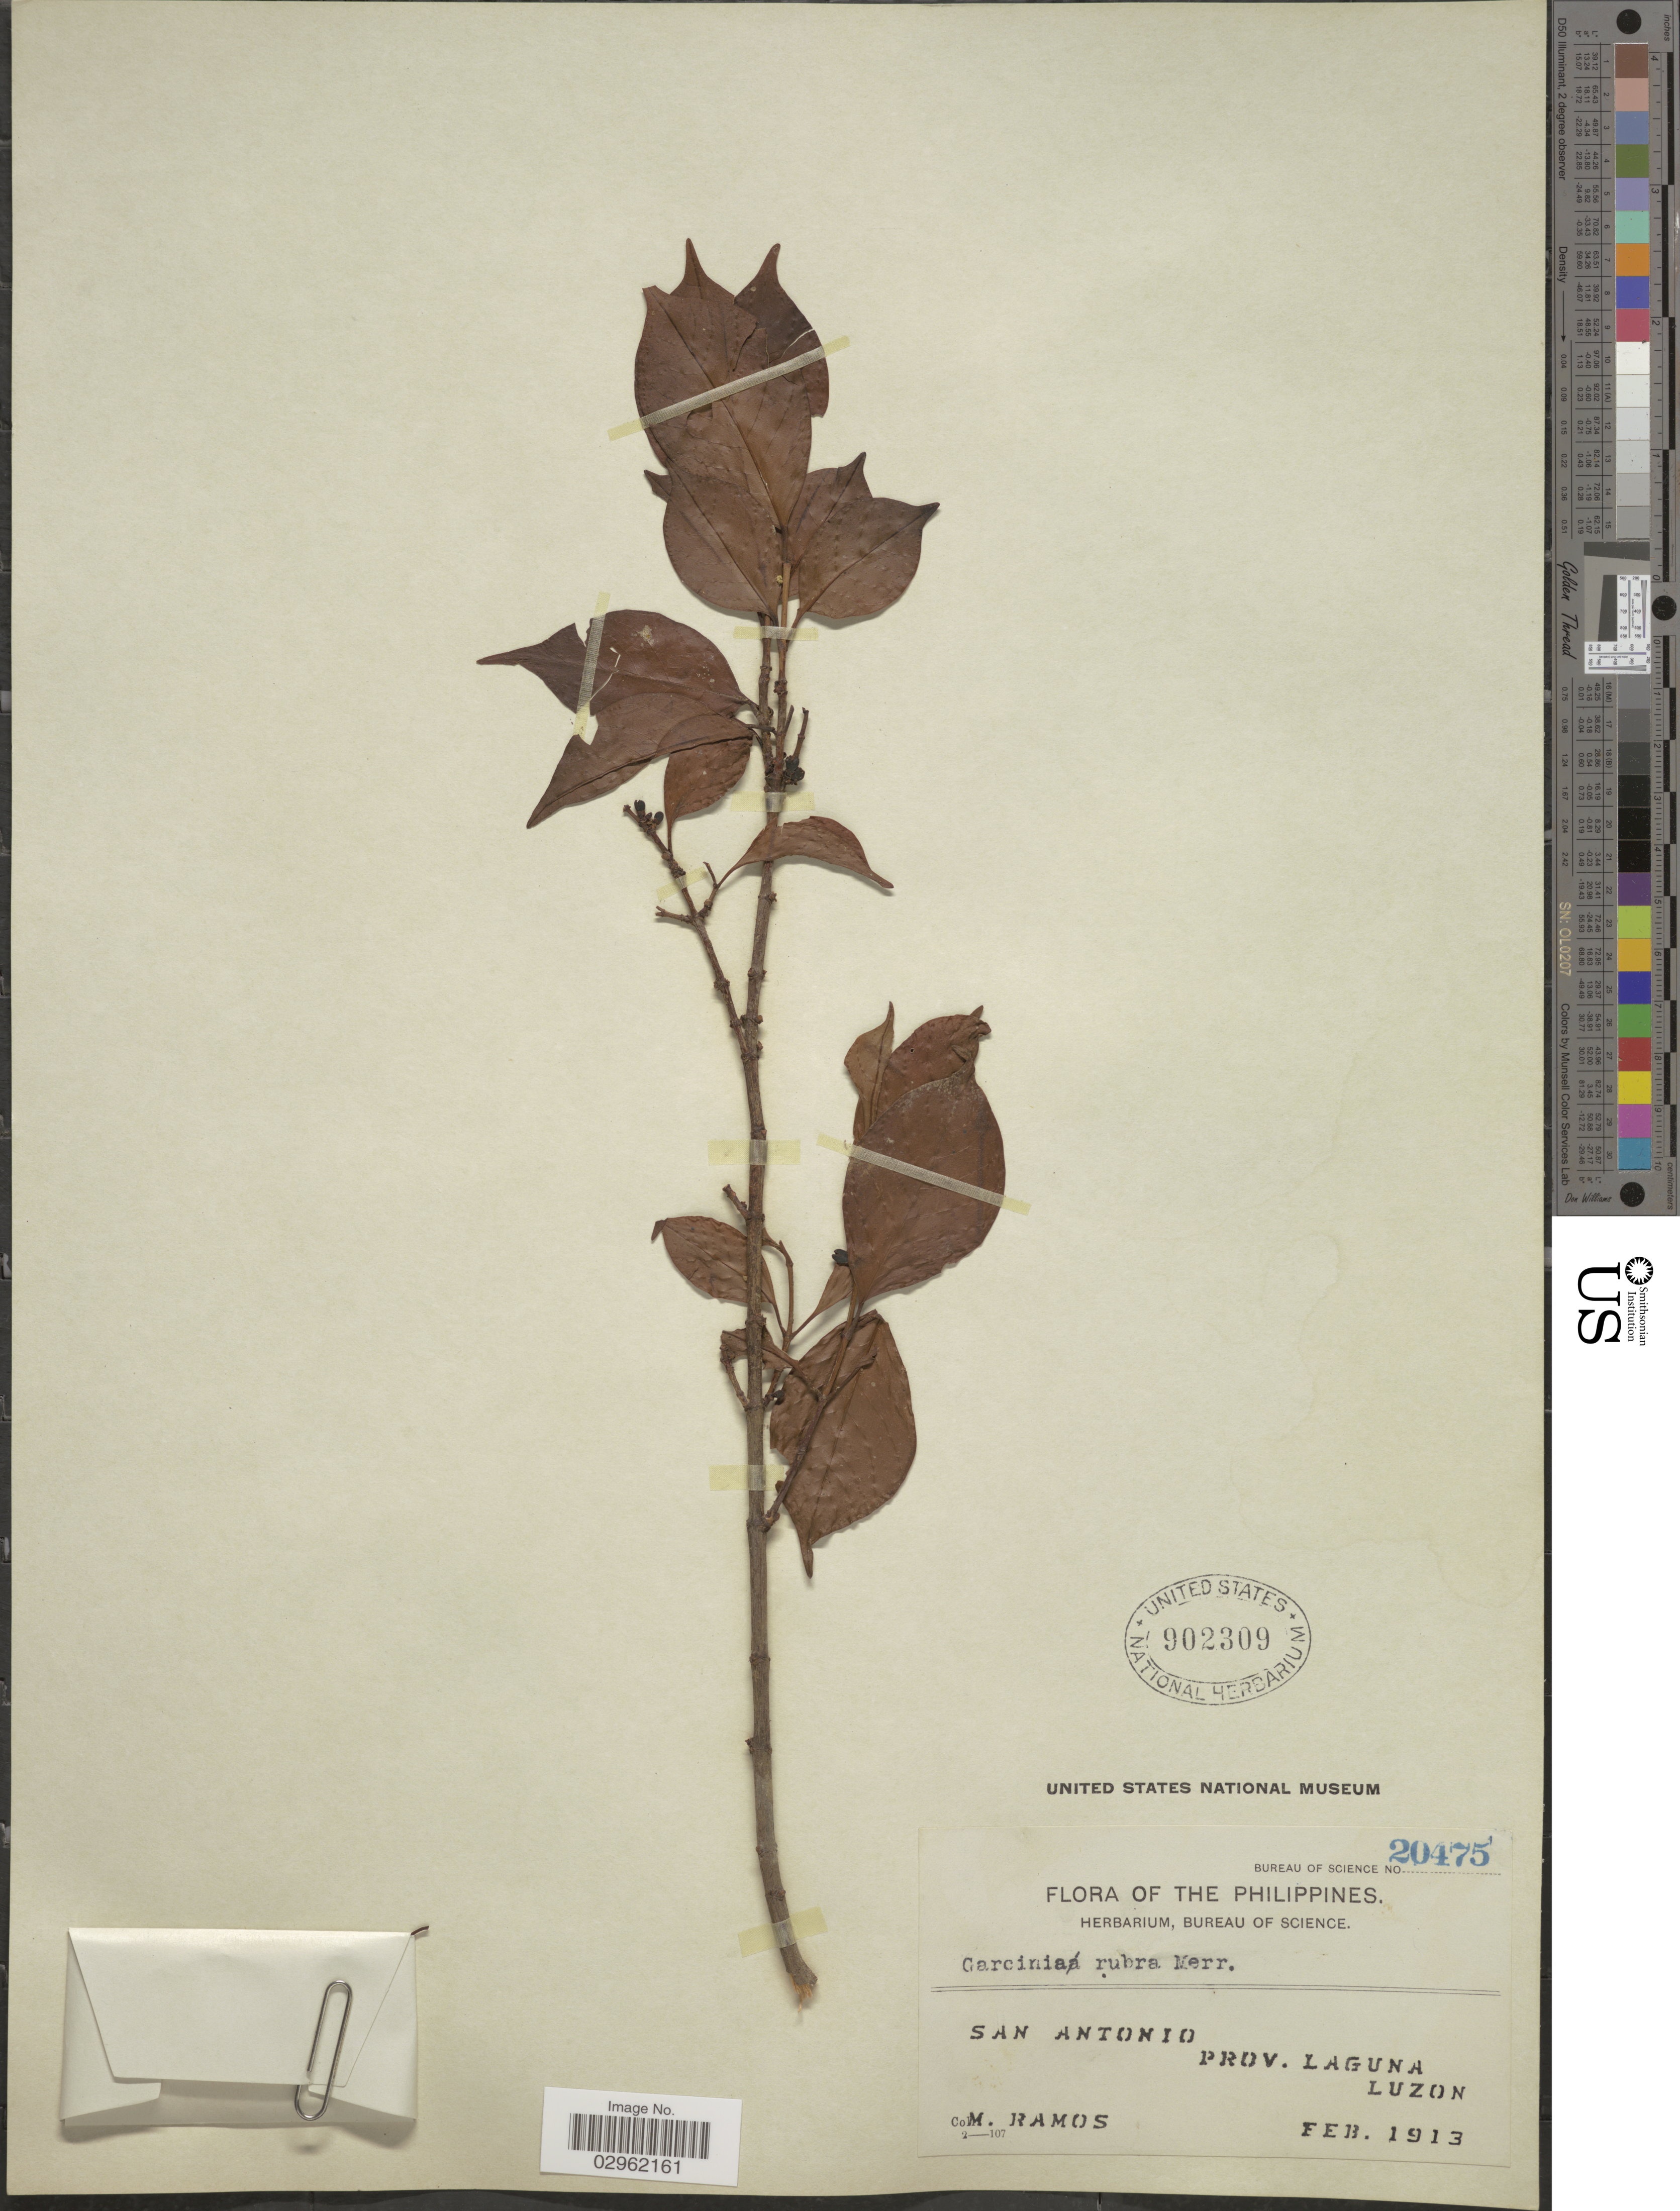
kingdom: Plantae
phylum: Tracheophyta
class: Magnoliopsida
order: Malpighiales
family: Clusiaceae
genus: Garcinia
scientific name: Garcinia rubra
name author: Merr.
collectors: M. Ramos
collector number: Bureau of Science 20475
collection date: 1913-02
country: Philippines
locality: San Antonio. Prov. Laguna. Luzon.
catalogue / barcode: US 902309